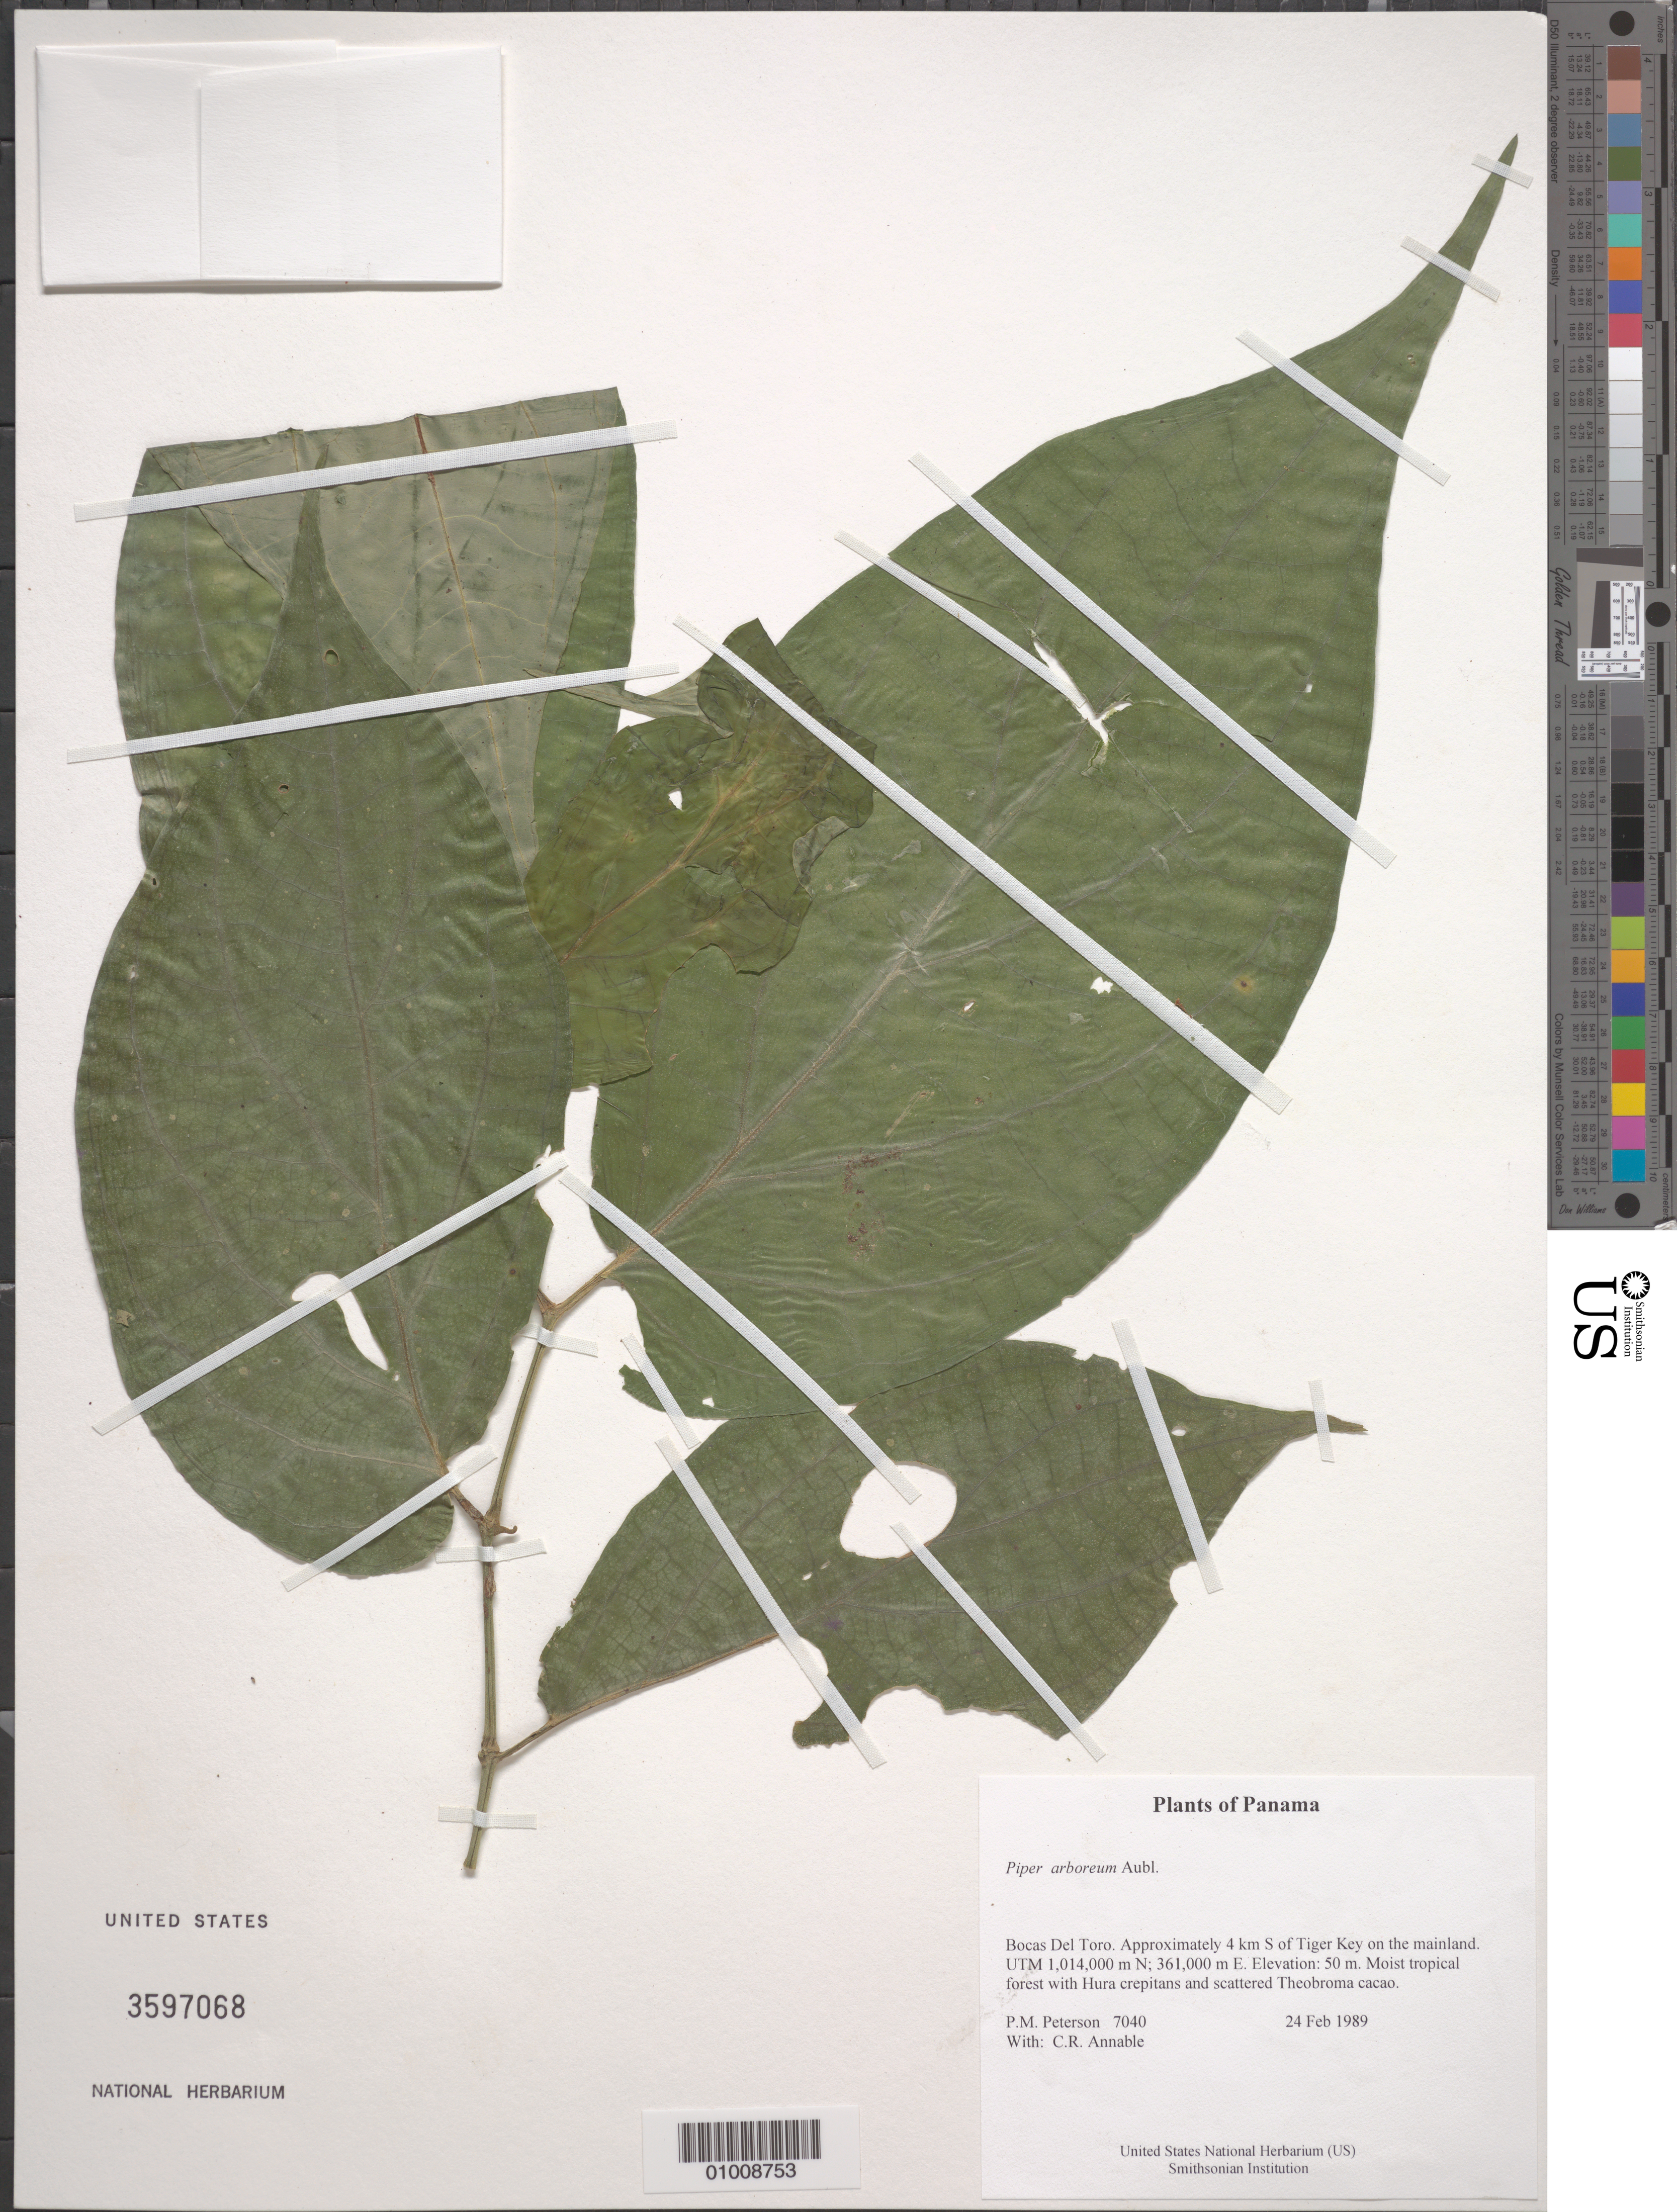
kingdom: Plantae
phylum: Tracheophyta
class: Magnoliopsida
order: Piperales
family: Piperaceae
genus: Piper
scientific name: Piper arboreum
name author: Aubl.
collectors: P. M. Peterson & C. R. Annable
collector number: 07040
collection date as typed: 24 Feb 1989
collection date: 1989-02-24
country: Panama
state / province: Bocas del Toro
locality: Approximately 4 km S of Tiger Key on the mainland. UTM 1,014,000 m N; 361,000 m E.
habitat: Moist tropical forest with Hura crepitans and scattered Theobroma cacao.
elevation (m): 50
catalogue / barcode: US 3597068